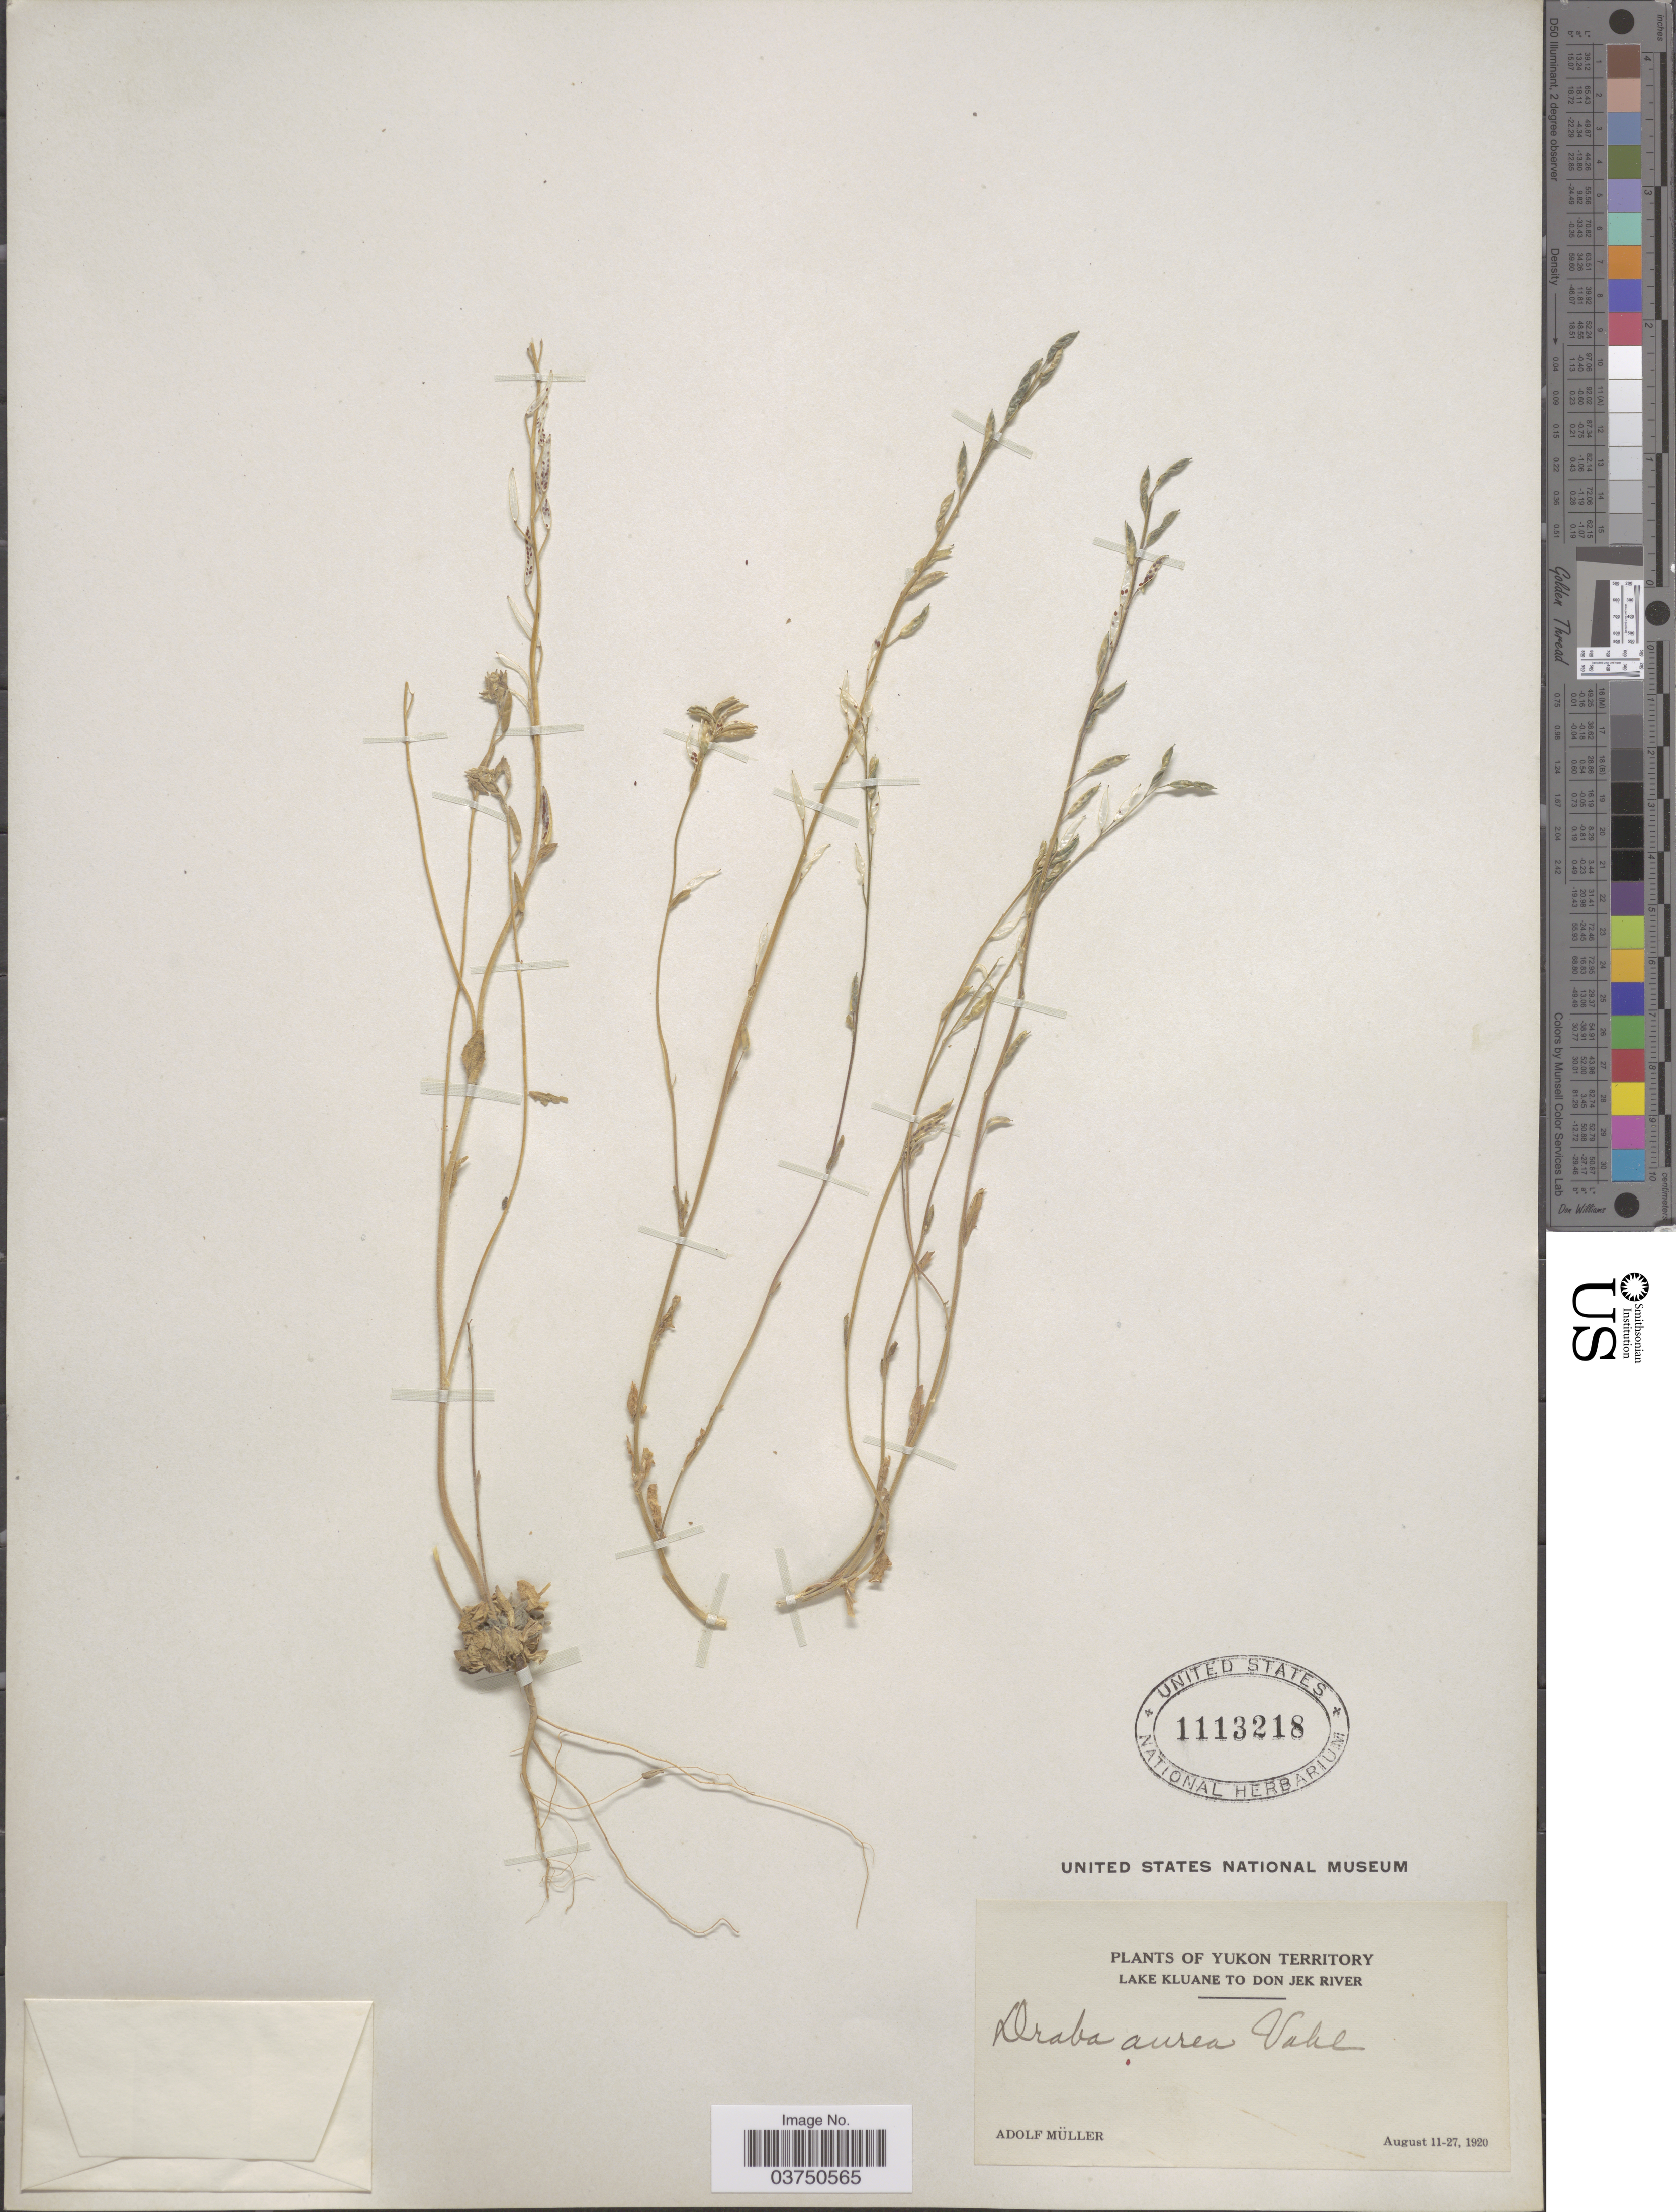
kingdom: Plantae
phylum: Tracheophyta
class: Magnoliopsida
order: Brassicales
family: Brassicaceae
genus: Draba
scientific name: Draba aurea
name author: Vahl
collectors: A. Muller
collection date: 1920-08-11/1920-08-27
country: Canada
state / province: Yukon Territory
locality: Lake Kluane to Don Jek River.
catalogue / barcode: US 1113218